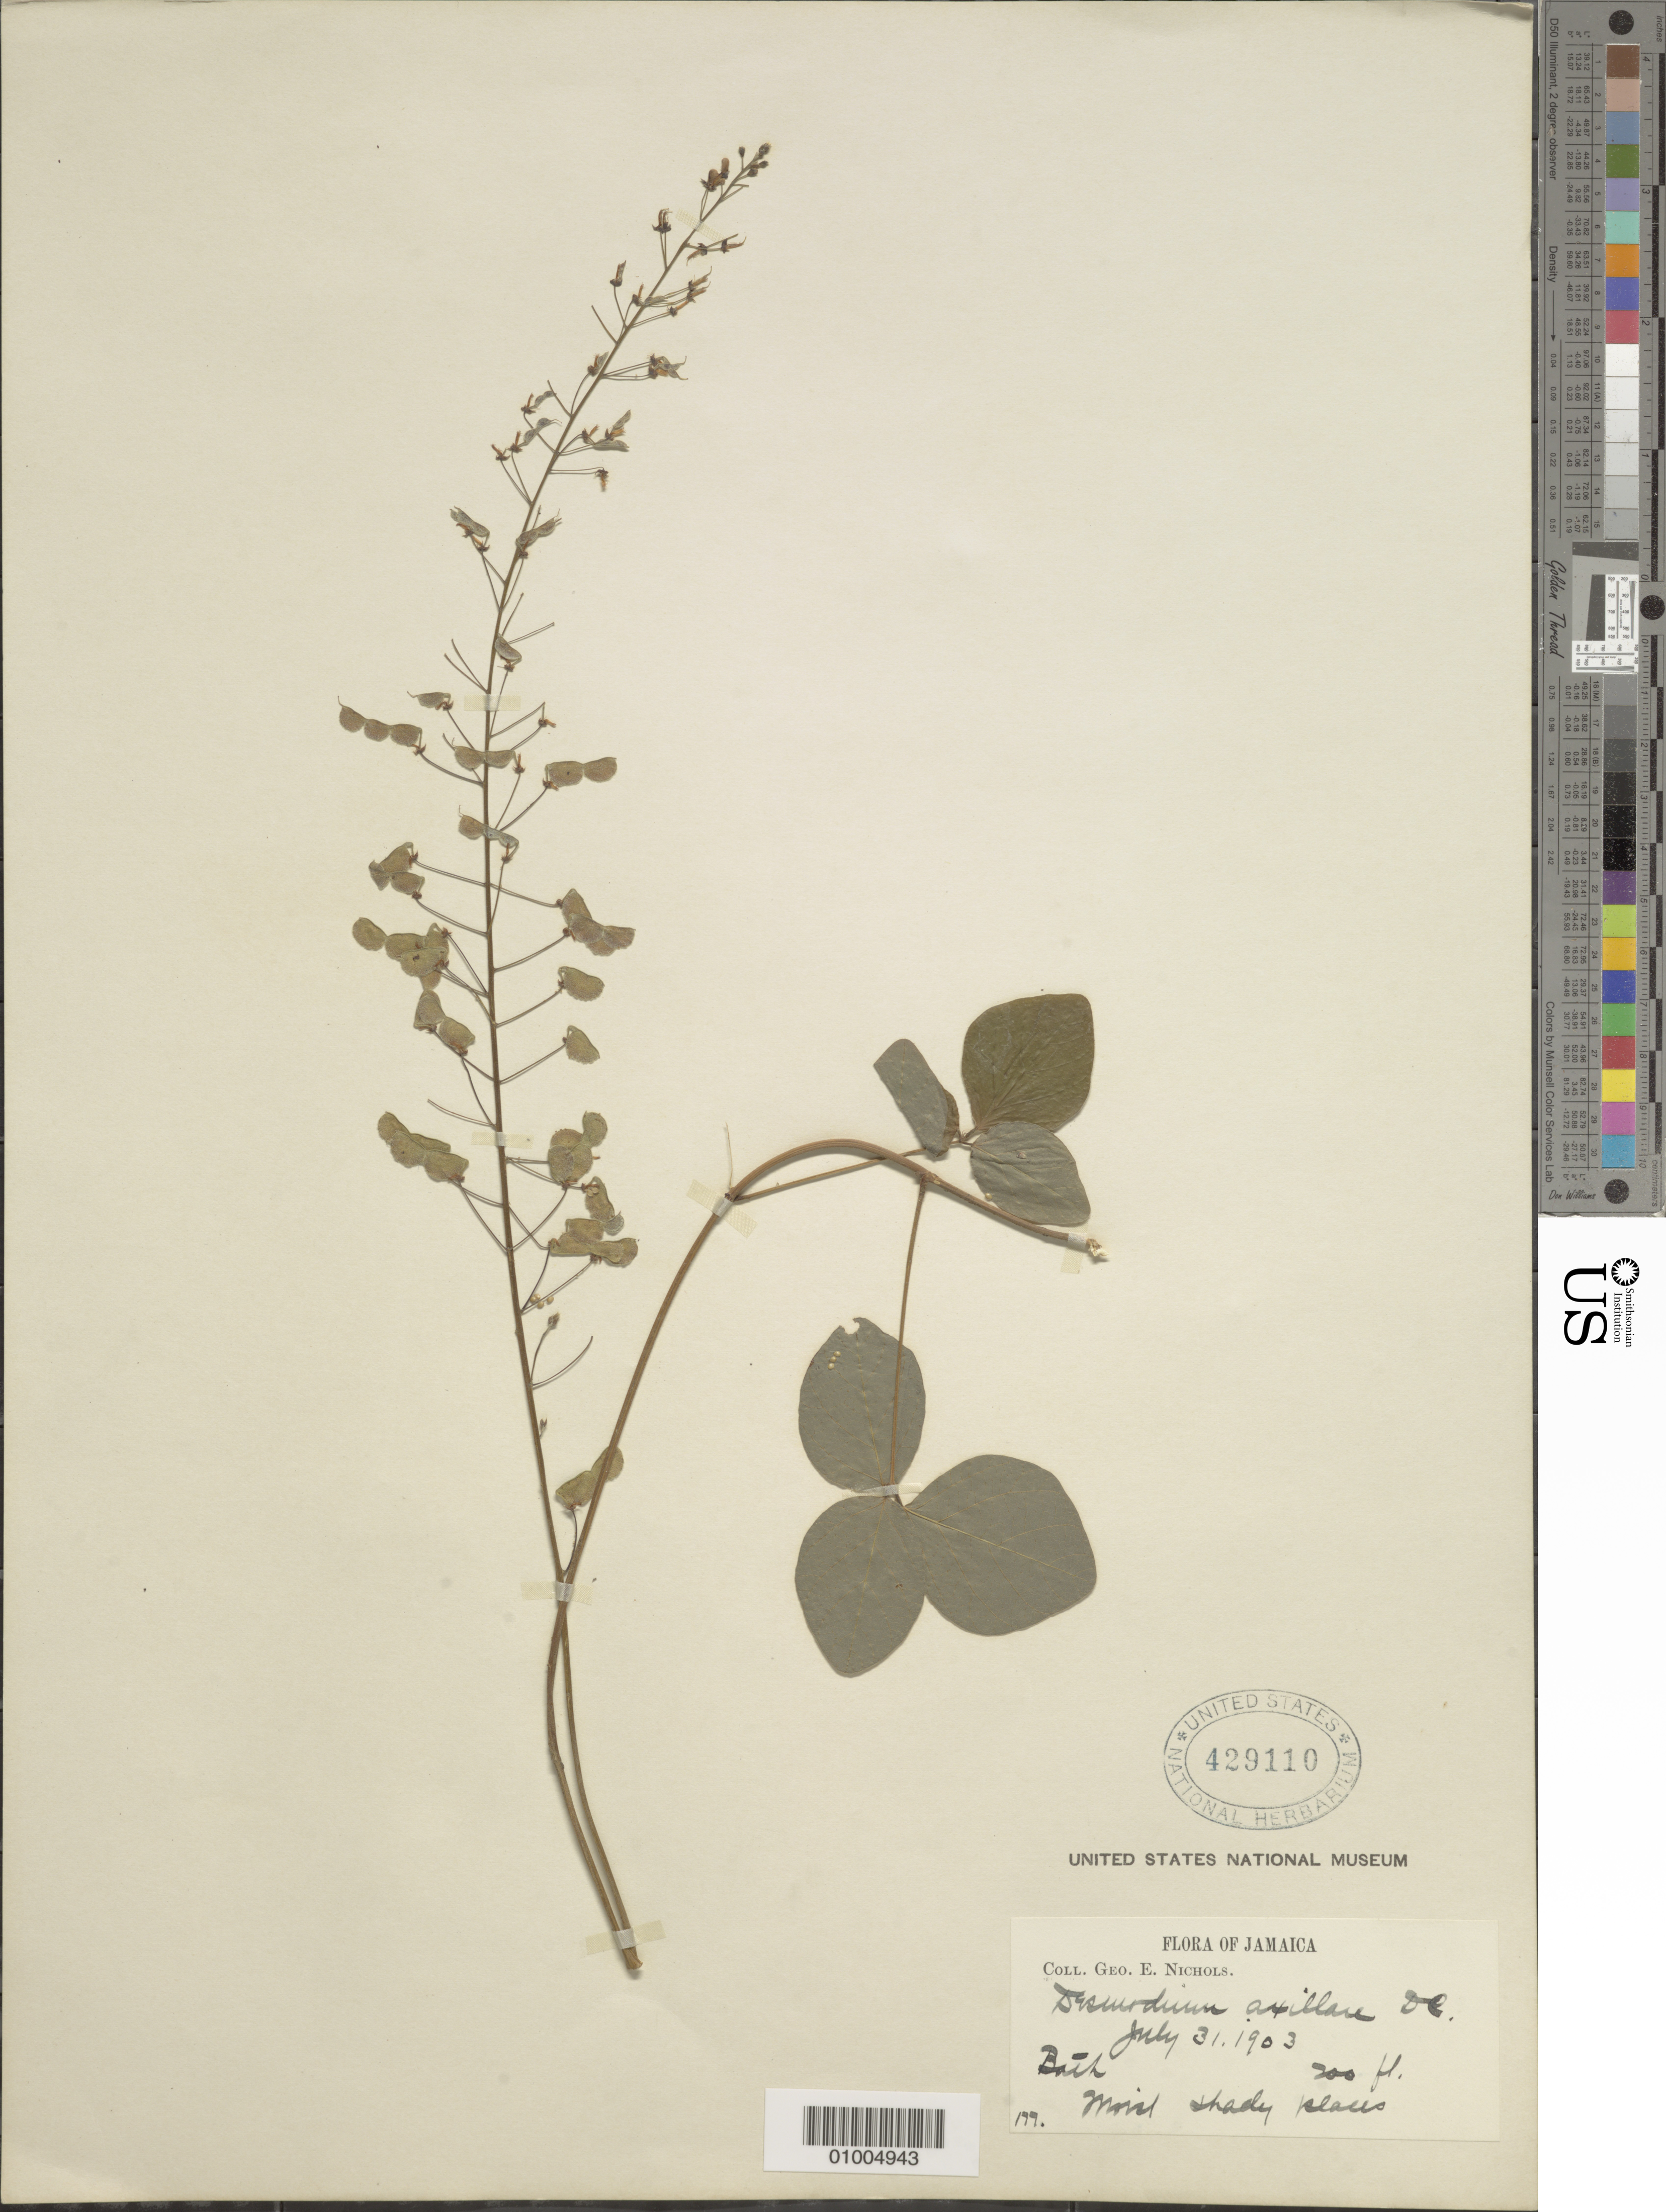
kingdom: Plantae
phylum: Tracheophyta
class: Magnoliopsida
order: Fabales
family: Fabaceae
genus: Desmodium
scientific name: Desmodium axillare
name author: (Sw.) DC.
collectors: G. E. Nichols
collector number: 177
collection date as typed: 31 Jul 1903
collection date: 1903-07-31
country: Jamaica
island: Jamaica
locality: Bath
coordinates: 0 N, 0 E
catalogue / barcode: US 429110